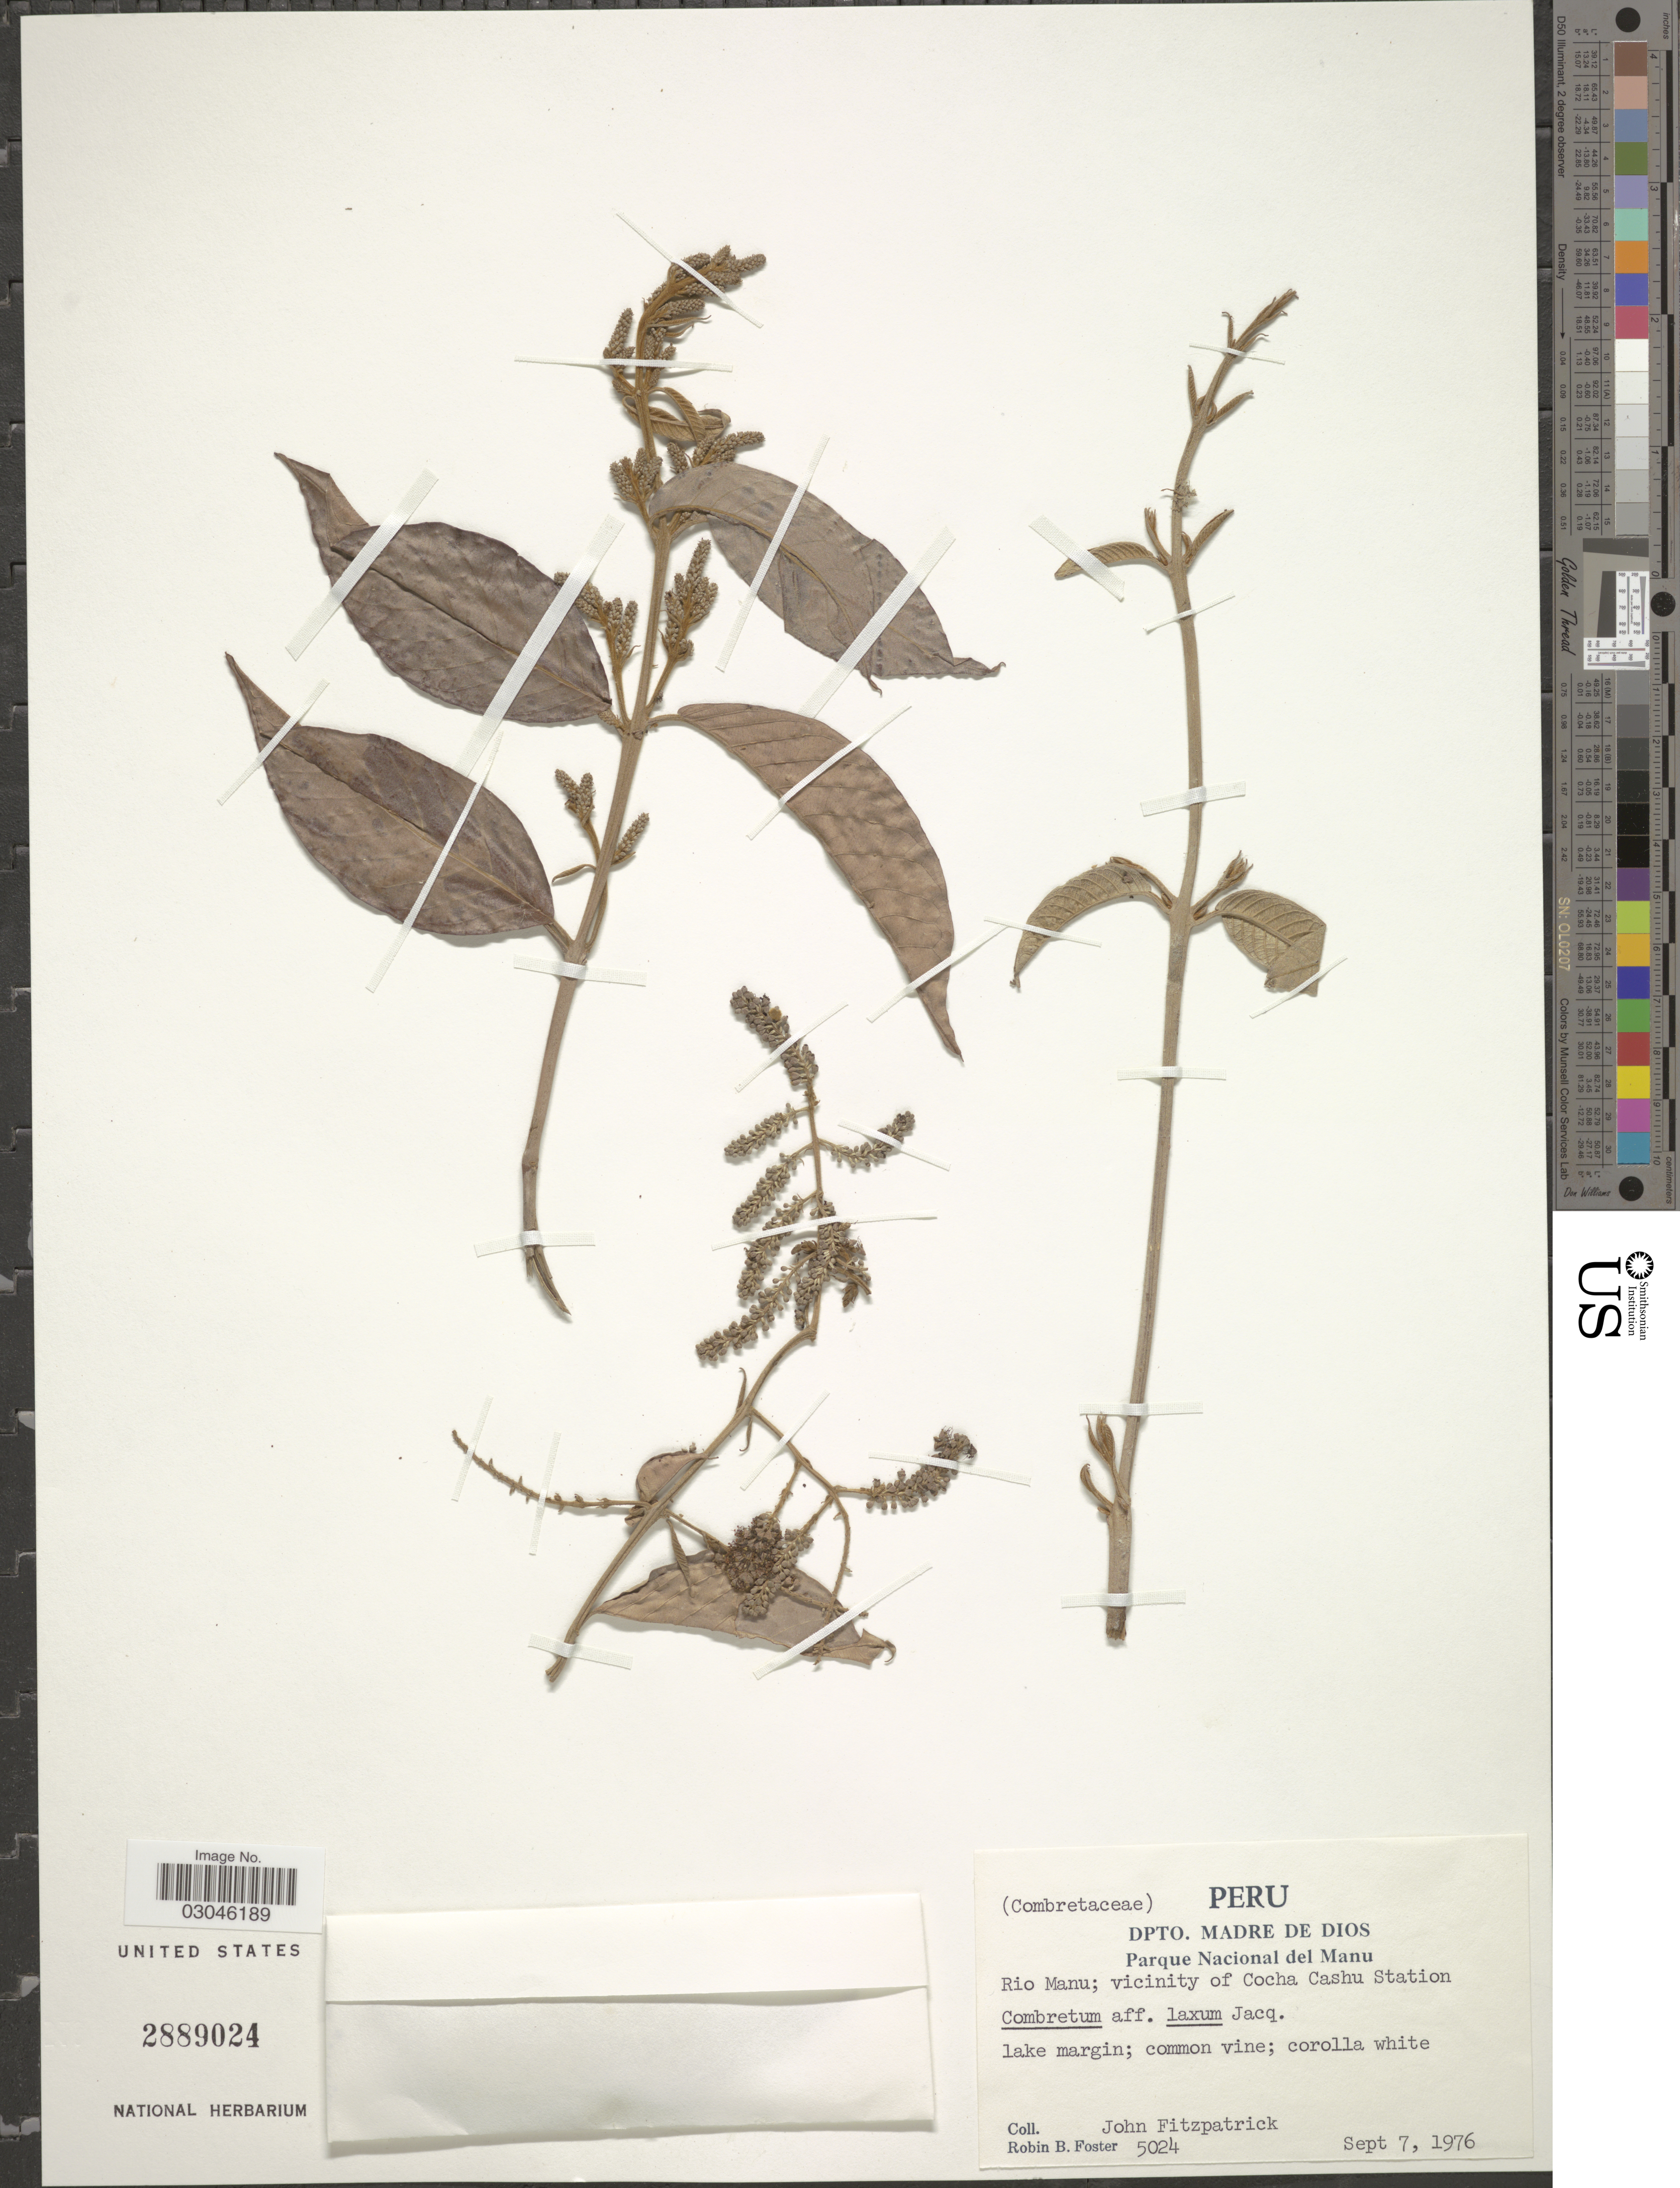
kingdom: Plantae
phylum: Tracheophyta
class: Magnoliopsida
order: Myrtales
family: Combretaceae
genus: Combretum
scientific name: Combretum laxum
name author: Jacq.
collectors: J. Fitzpatrick & R. B. Foster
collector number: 5024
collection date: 1976-09-07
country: Peru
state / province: Madre de Dios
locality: Dpto. Madre de Dios. Parque Nacional del Manu. Rio Manu; vicinity of Cocha Cashu Station.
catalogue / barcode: US 2889024